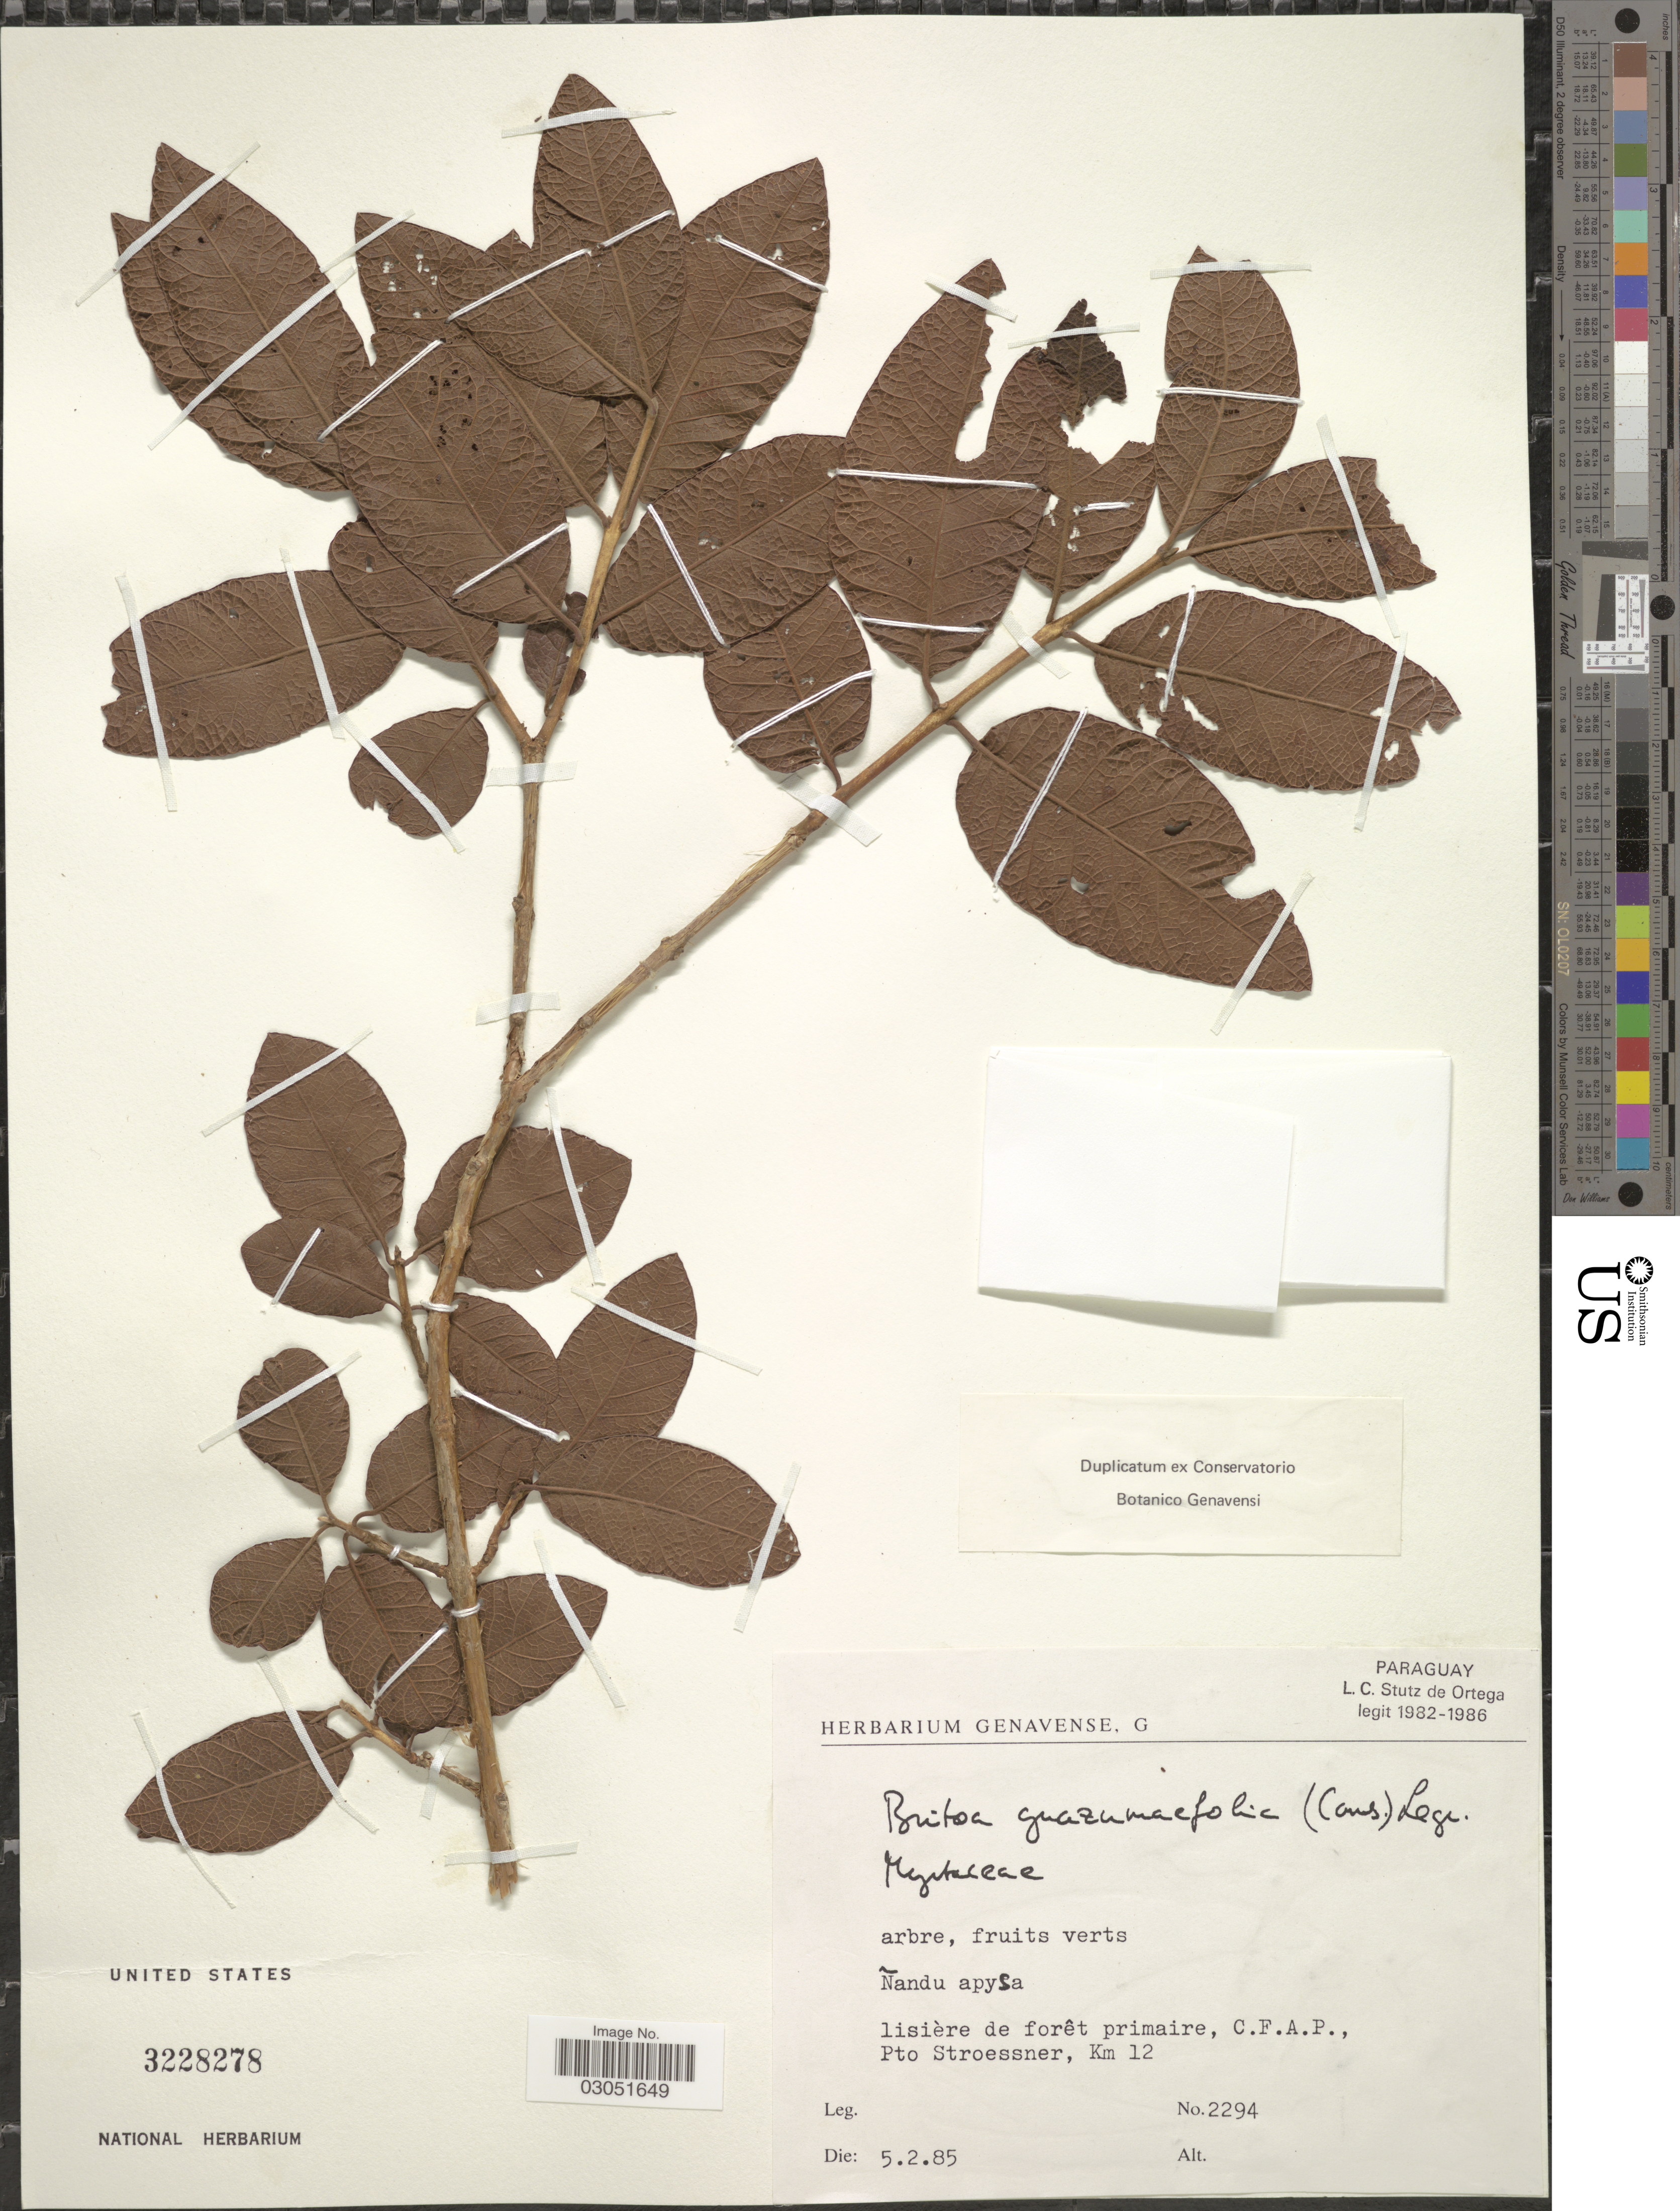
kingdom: Plantae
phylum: Tracheophyta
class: Magnoliopsida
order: Myrtales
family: Myrtaceae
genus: Campomanesia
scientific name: Campomanesia guazumifolia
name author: (Cambess.) O. Berg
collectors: L. C. Stutz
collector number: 2294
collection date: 1985-02-05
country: Paraguay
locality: Ñandu apysa lisière de forêt primaire, C.F.A.P., Pto Stroessner, Km 12.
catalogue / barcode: US 3228278